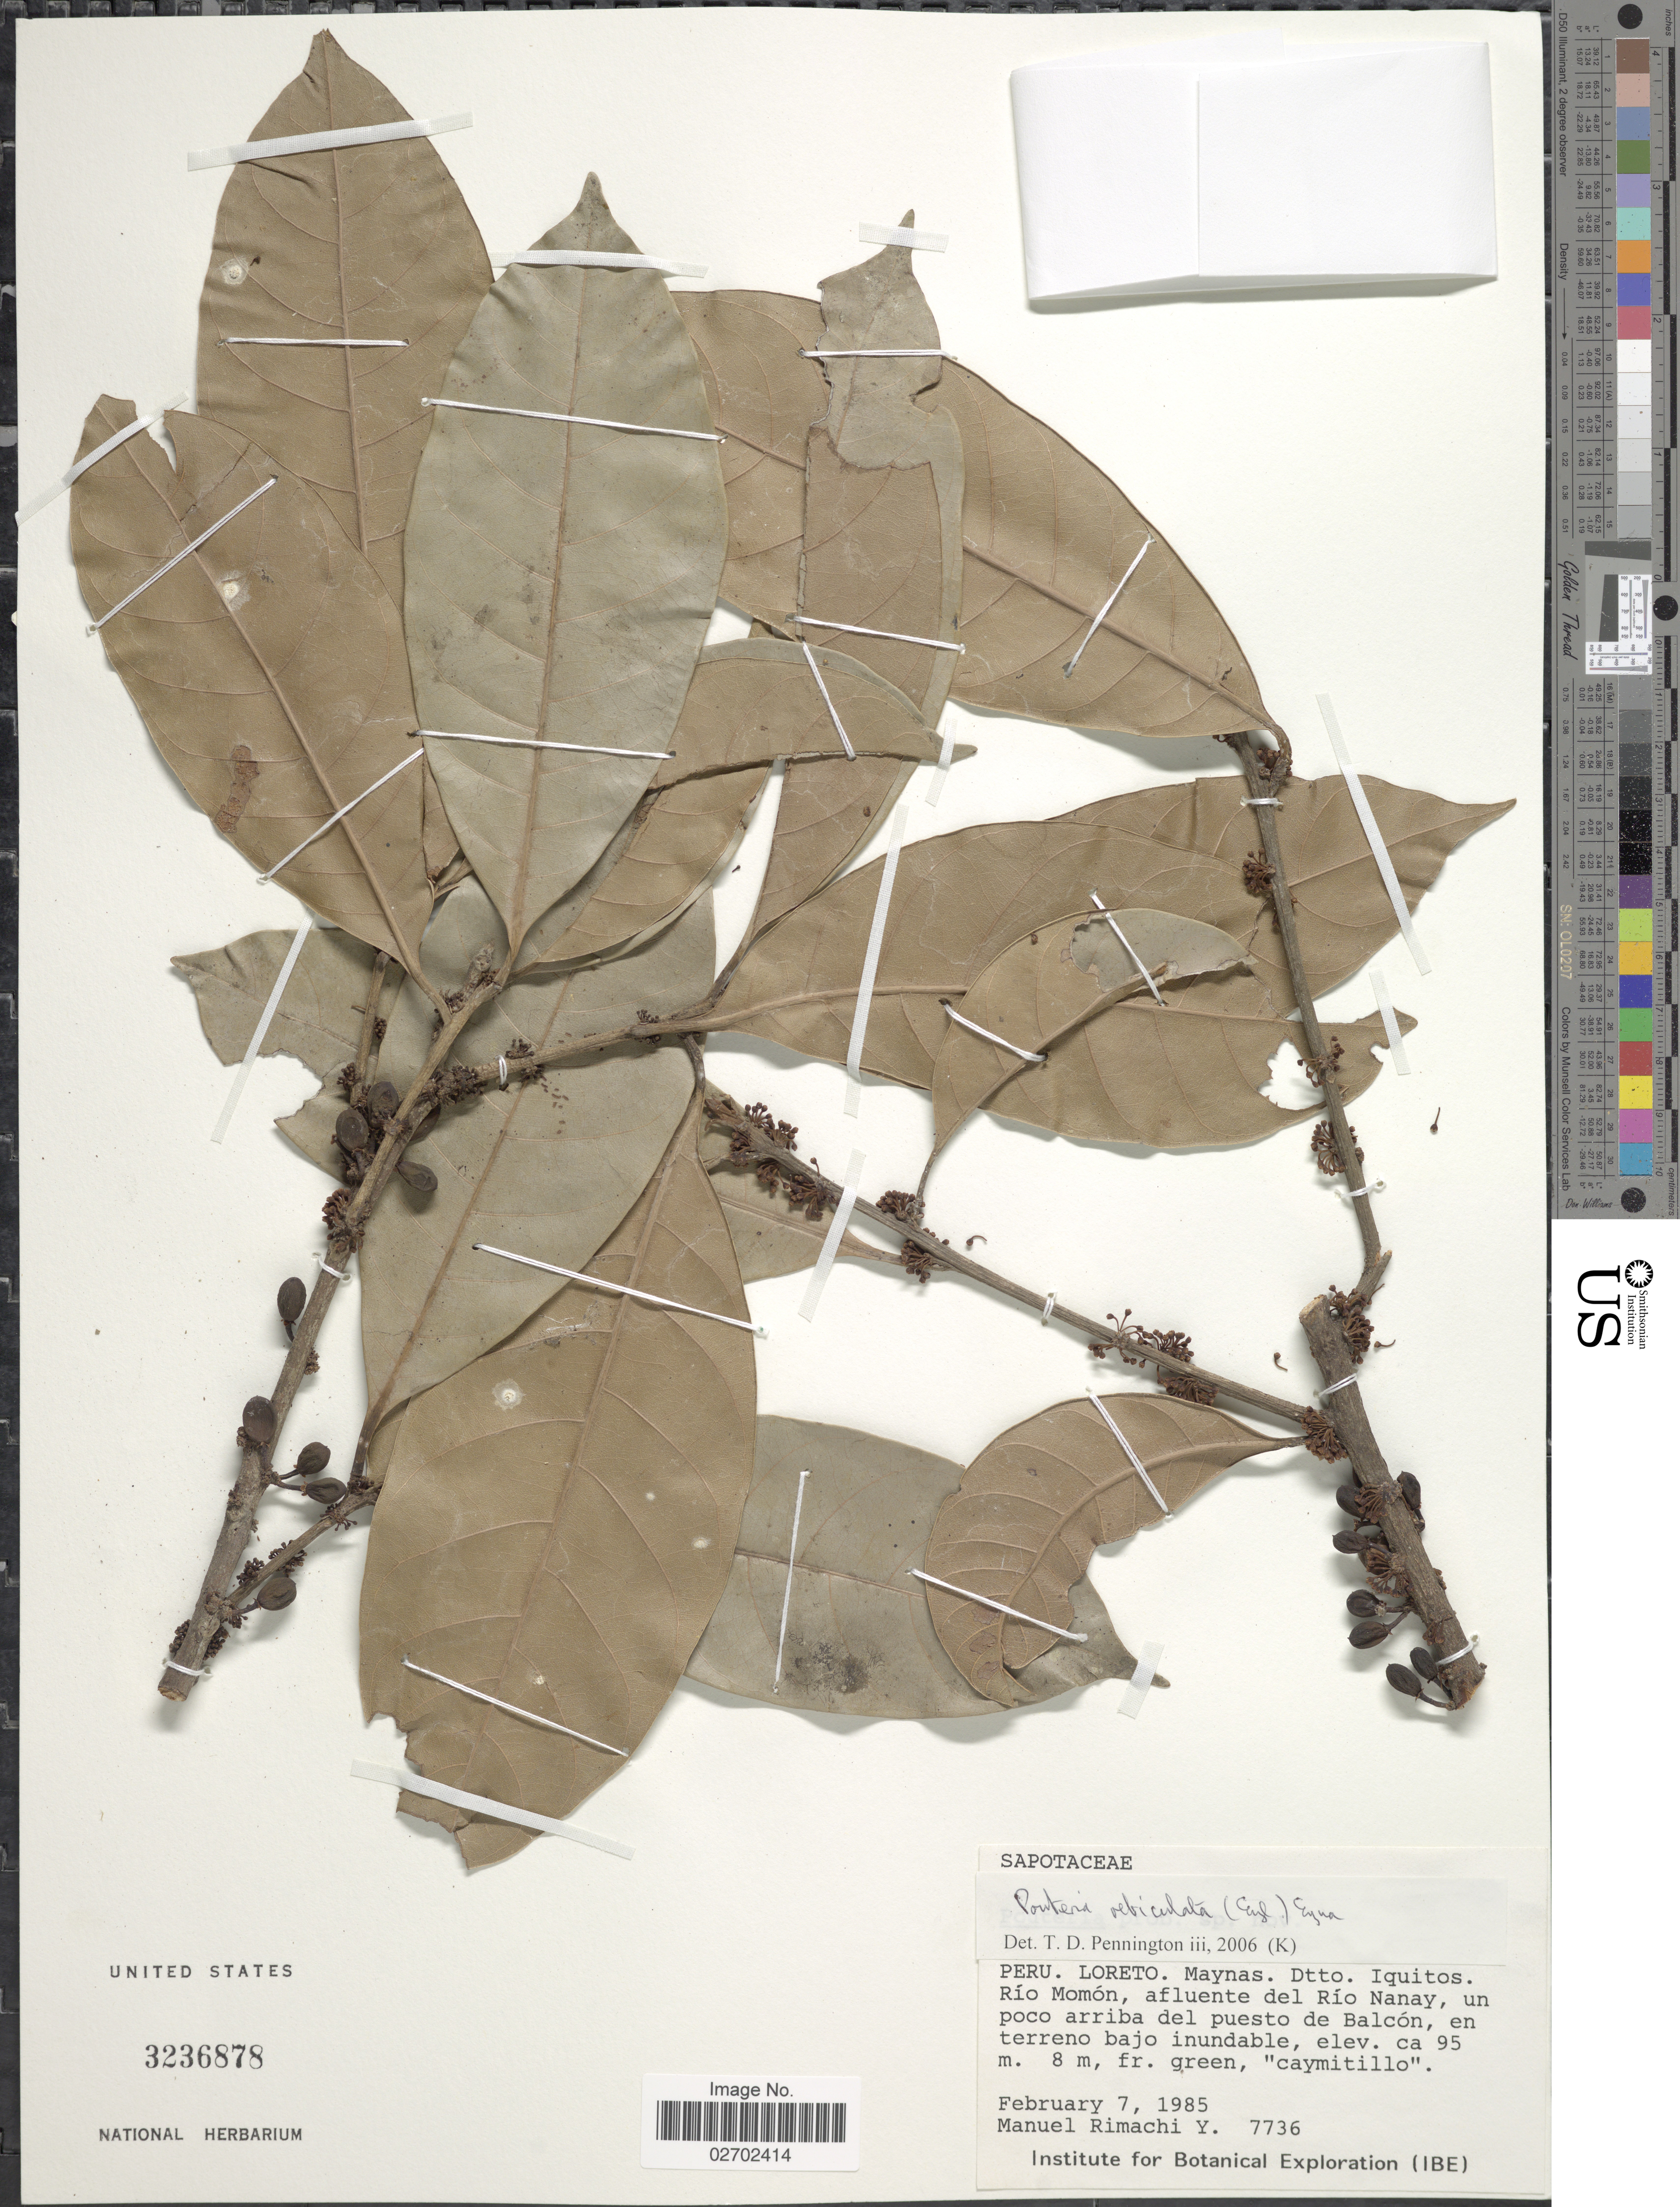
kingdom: Plantae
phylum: Tracheophyta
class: Magnoliopsida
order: Ericales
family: Sapotaceae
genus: Pouteria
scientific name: Pouteria reticulata subsp. reticulata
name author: (Engl.) Eyma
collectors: M. Rimachi Y.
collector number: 7736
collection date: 1985-02-07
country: Peru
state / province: Loreto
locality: Maynas. Dtto. Iquitos. Río Momón, afluente del Río Nanay, un poco arriba del puesto de Balcón, en terreno bajo inundable.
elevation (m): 95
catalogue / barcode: US 3236878